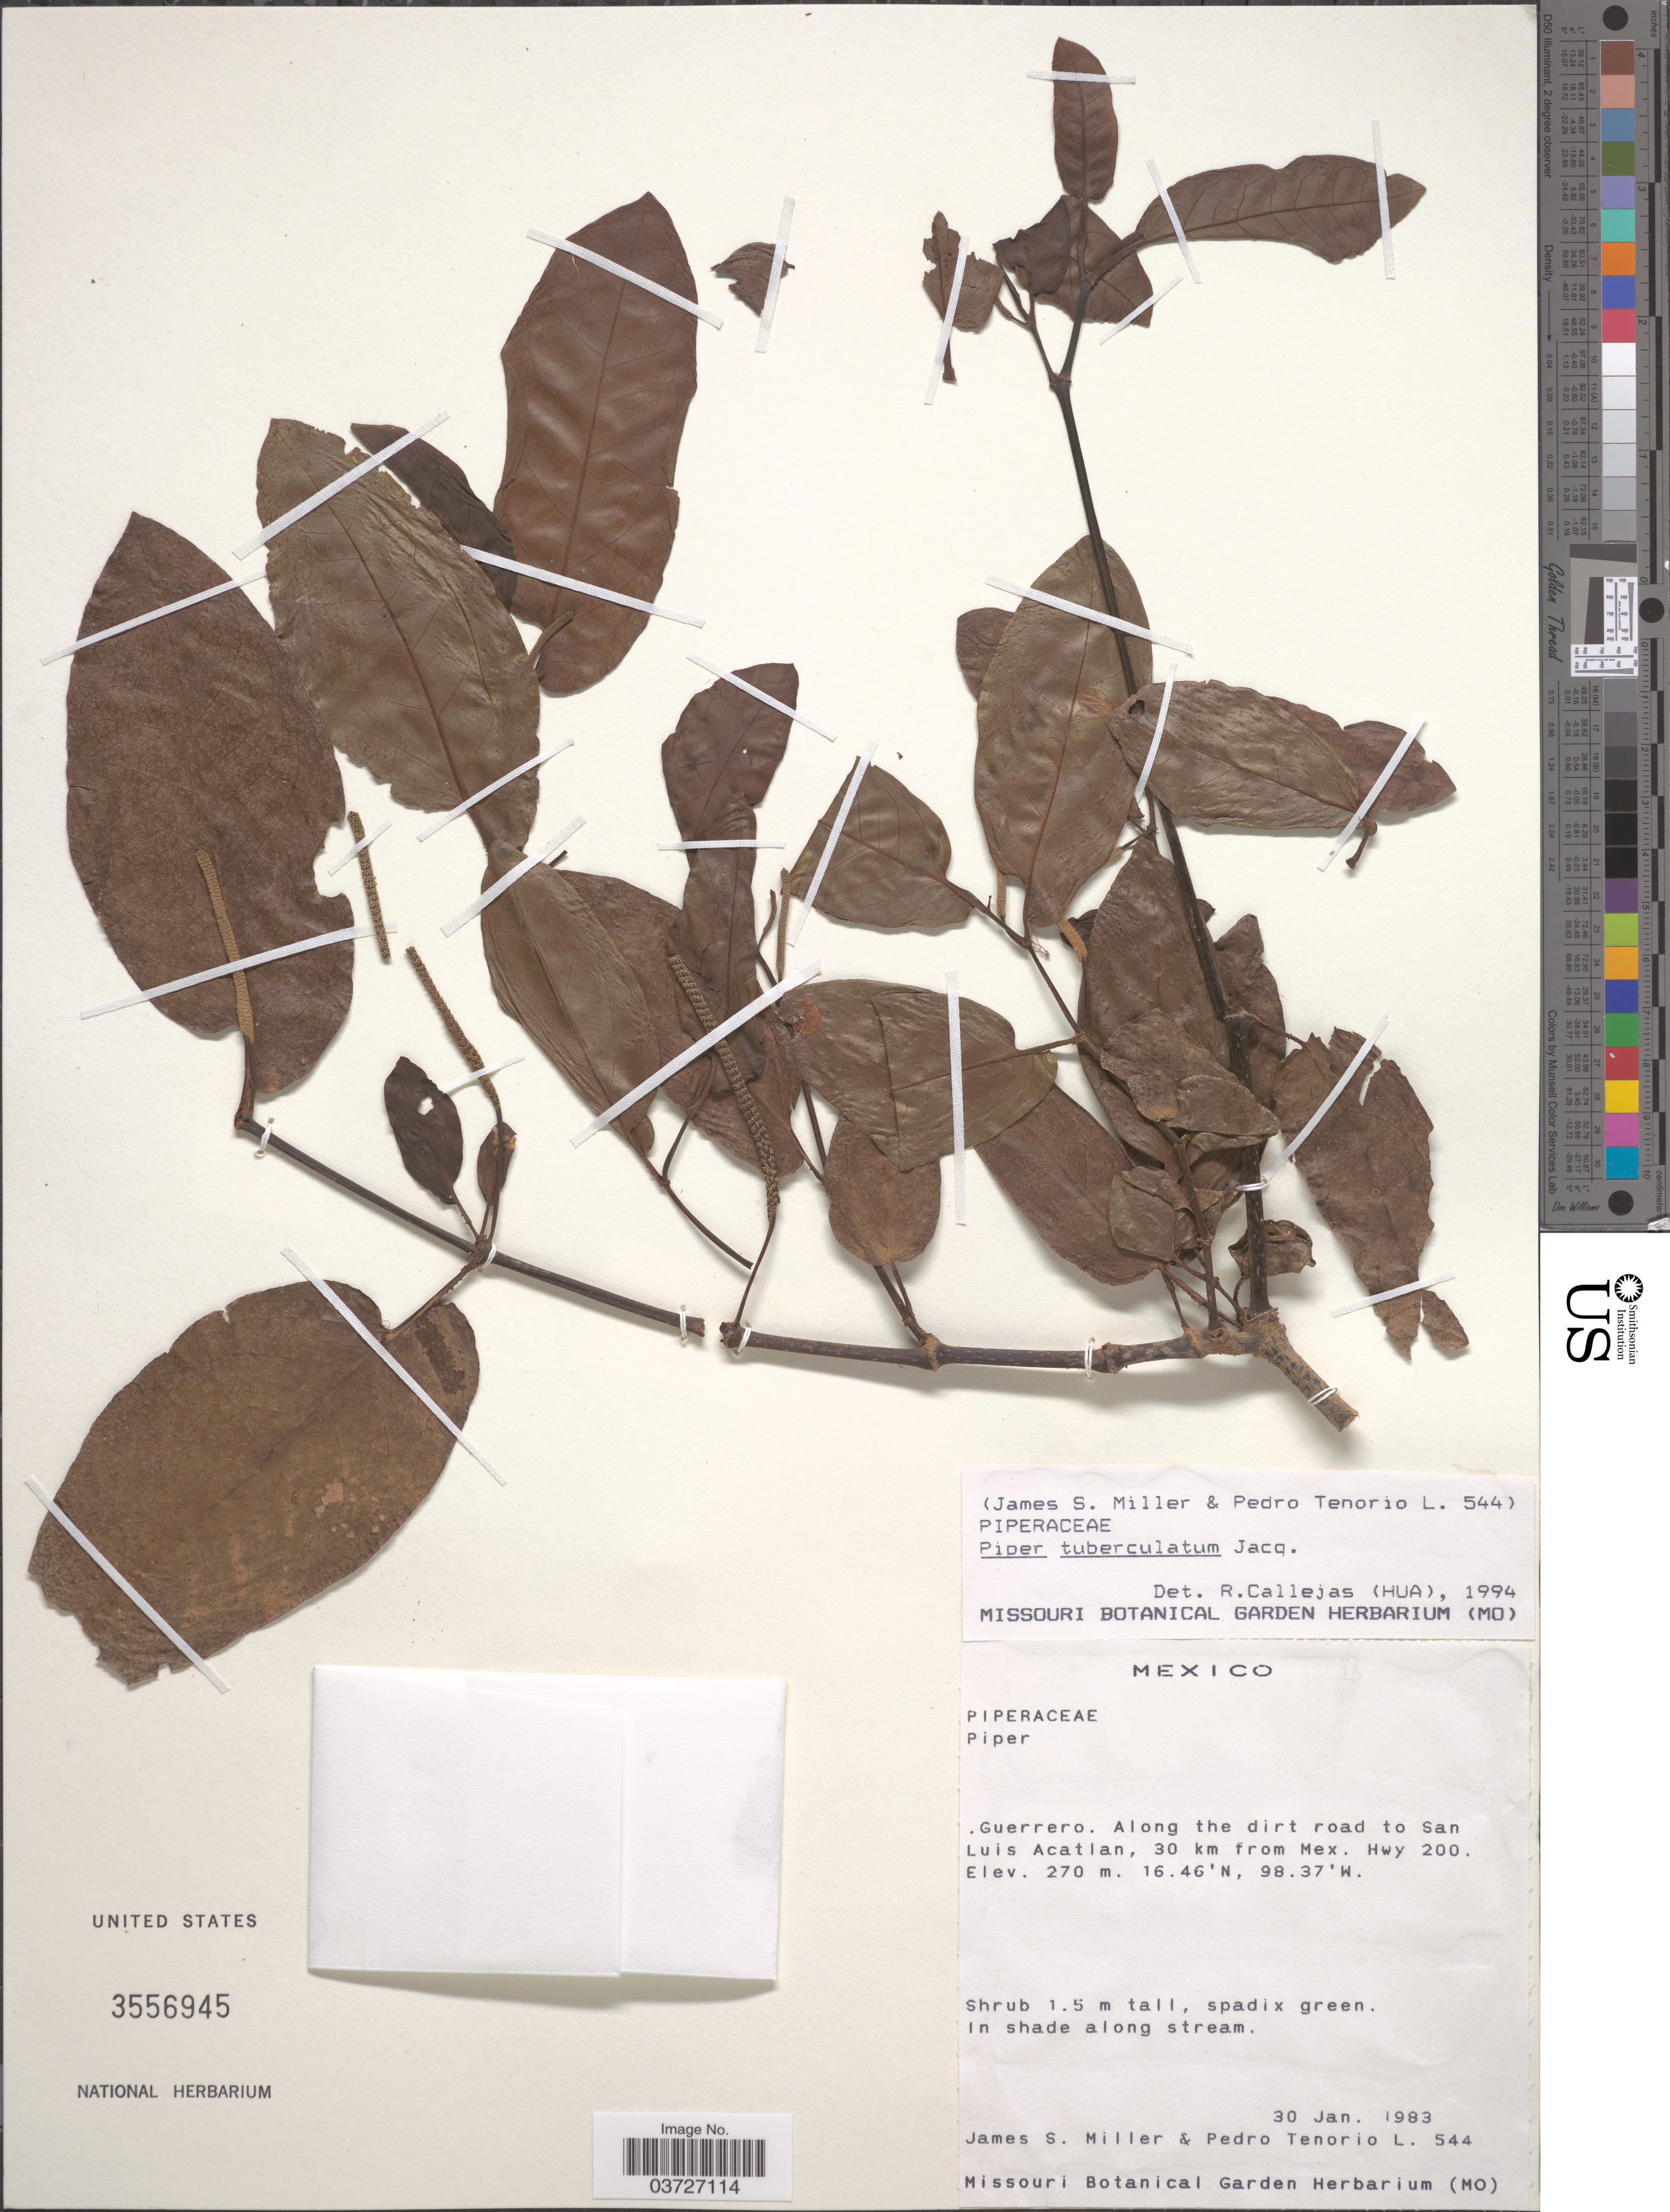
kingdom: Plantae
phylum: Tracheophyta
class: Magnoliopsida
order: Piperales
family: Piperaceae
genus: Piper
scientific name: Piper tuberculatum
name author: Jacq.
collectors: J. S. Miller & P. Tenorio L.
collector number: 544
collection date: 1983-01-30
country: Mexico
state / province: Guerrero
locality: Along the dirt road to San Luis Acatlan, 30 km from Mex. Hwy 200.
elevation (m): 270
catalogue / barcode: US 3556945